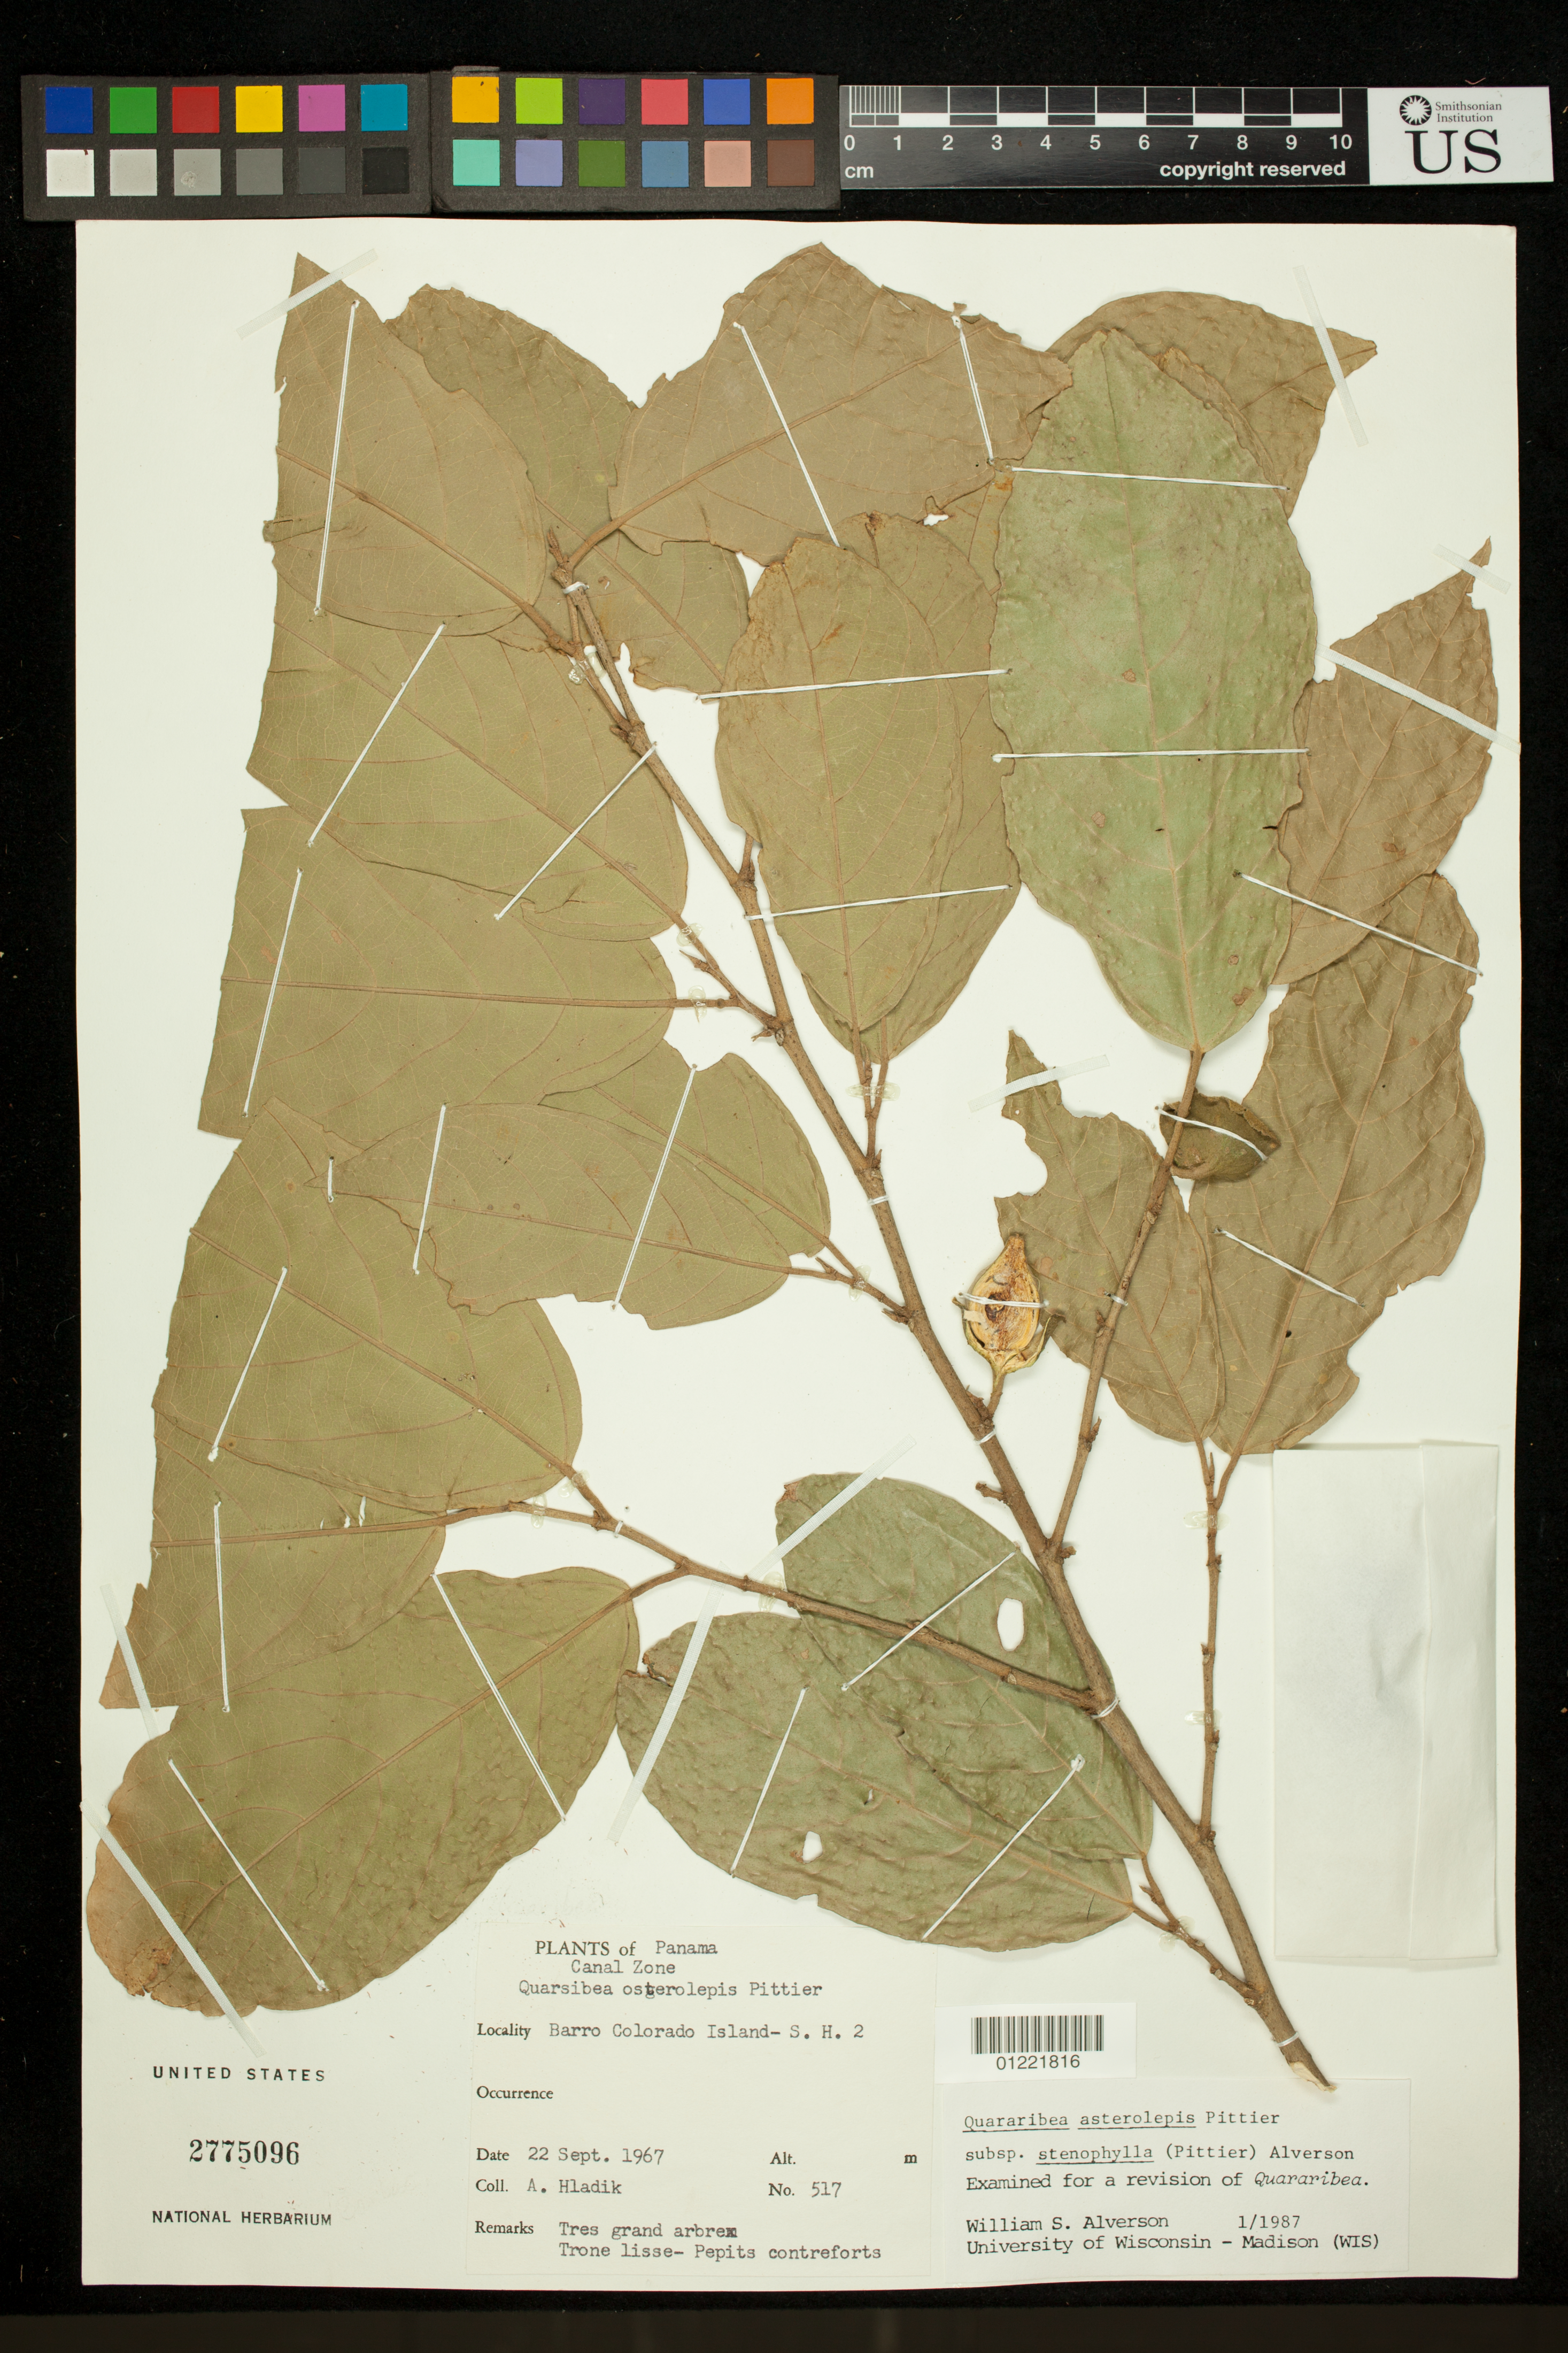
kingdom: Plantae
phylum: Tracheophyta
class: Magnoliopsida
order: Malvales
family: Malvaceae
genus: Quararibea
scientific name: Quararibea asterolepis subsp. stenophylla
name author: W.S. Alverson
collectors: A. Hladik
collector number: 517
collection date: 1967-09-22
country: Panama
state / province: Panamá Oeste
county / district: Canal Zone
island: Barro Colorado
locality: Barro Colorado Island- S. H. 2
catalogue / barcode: US 2775096